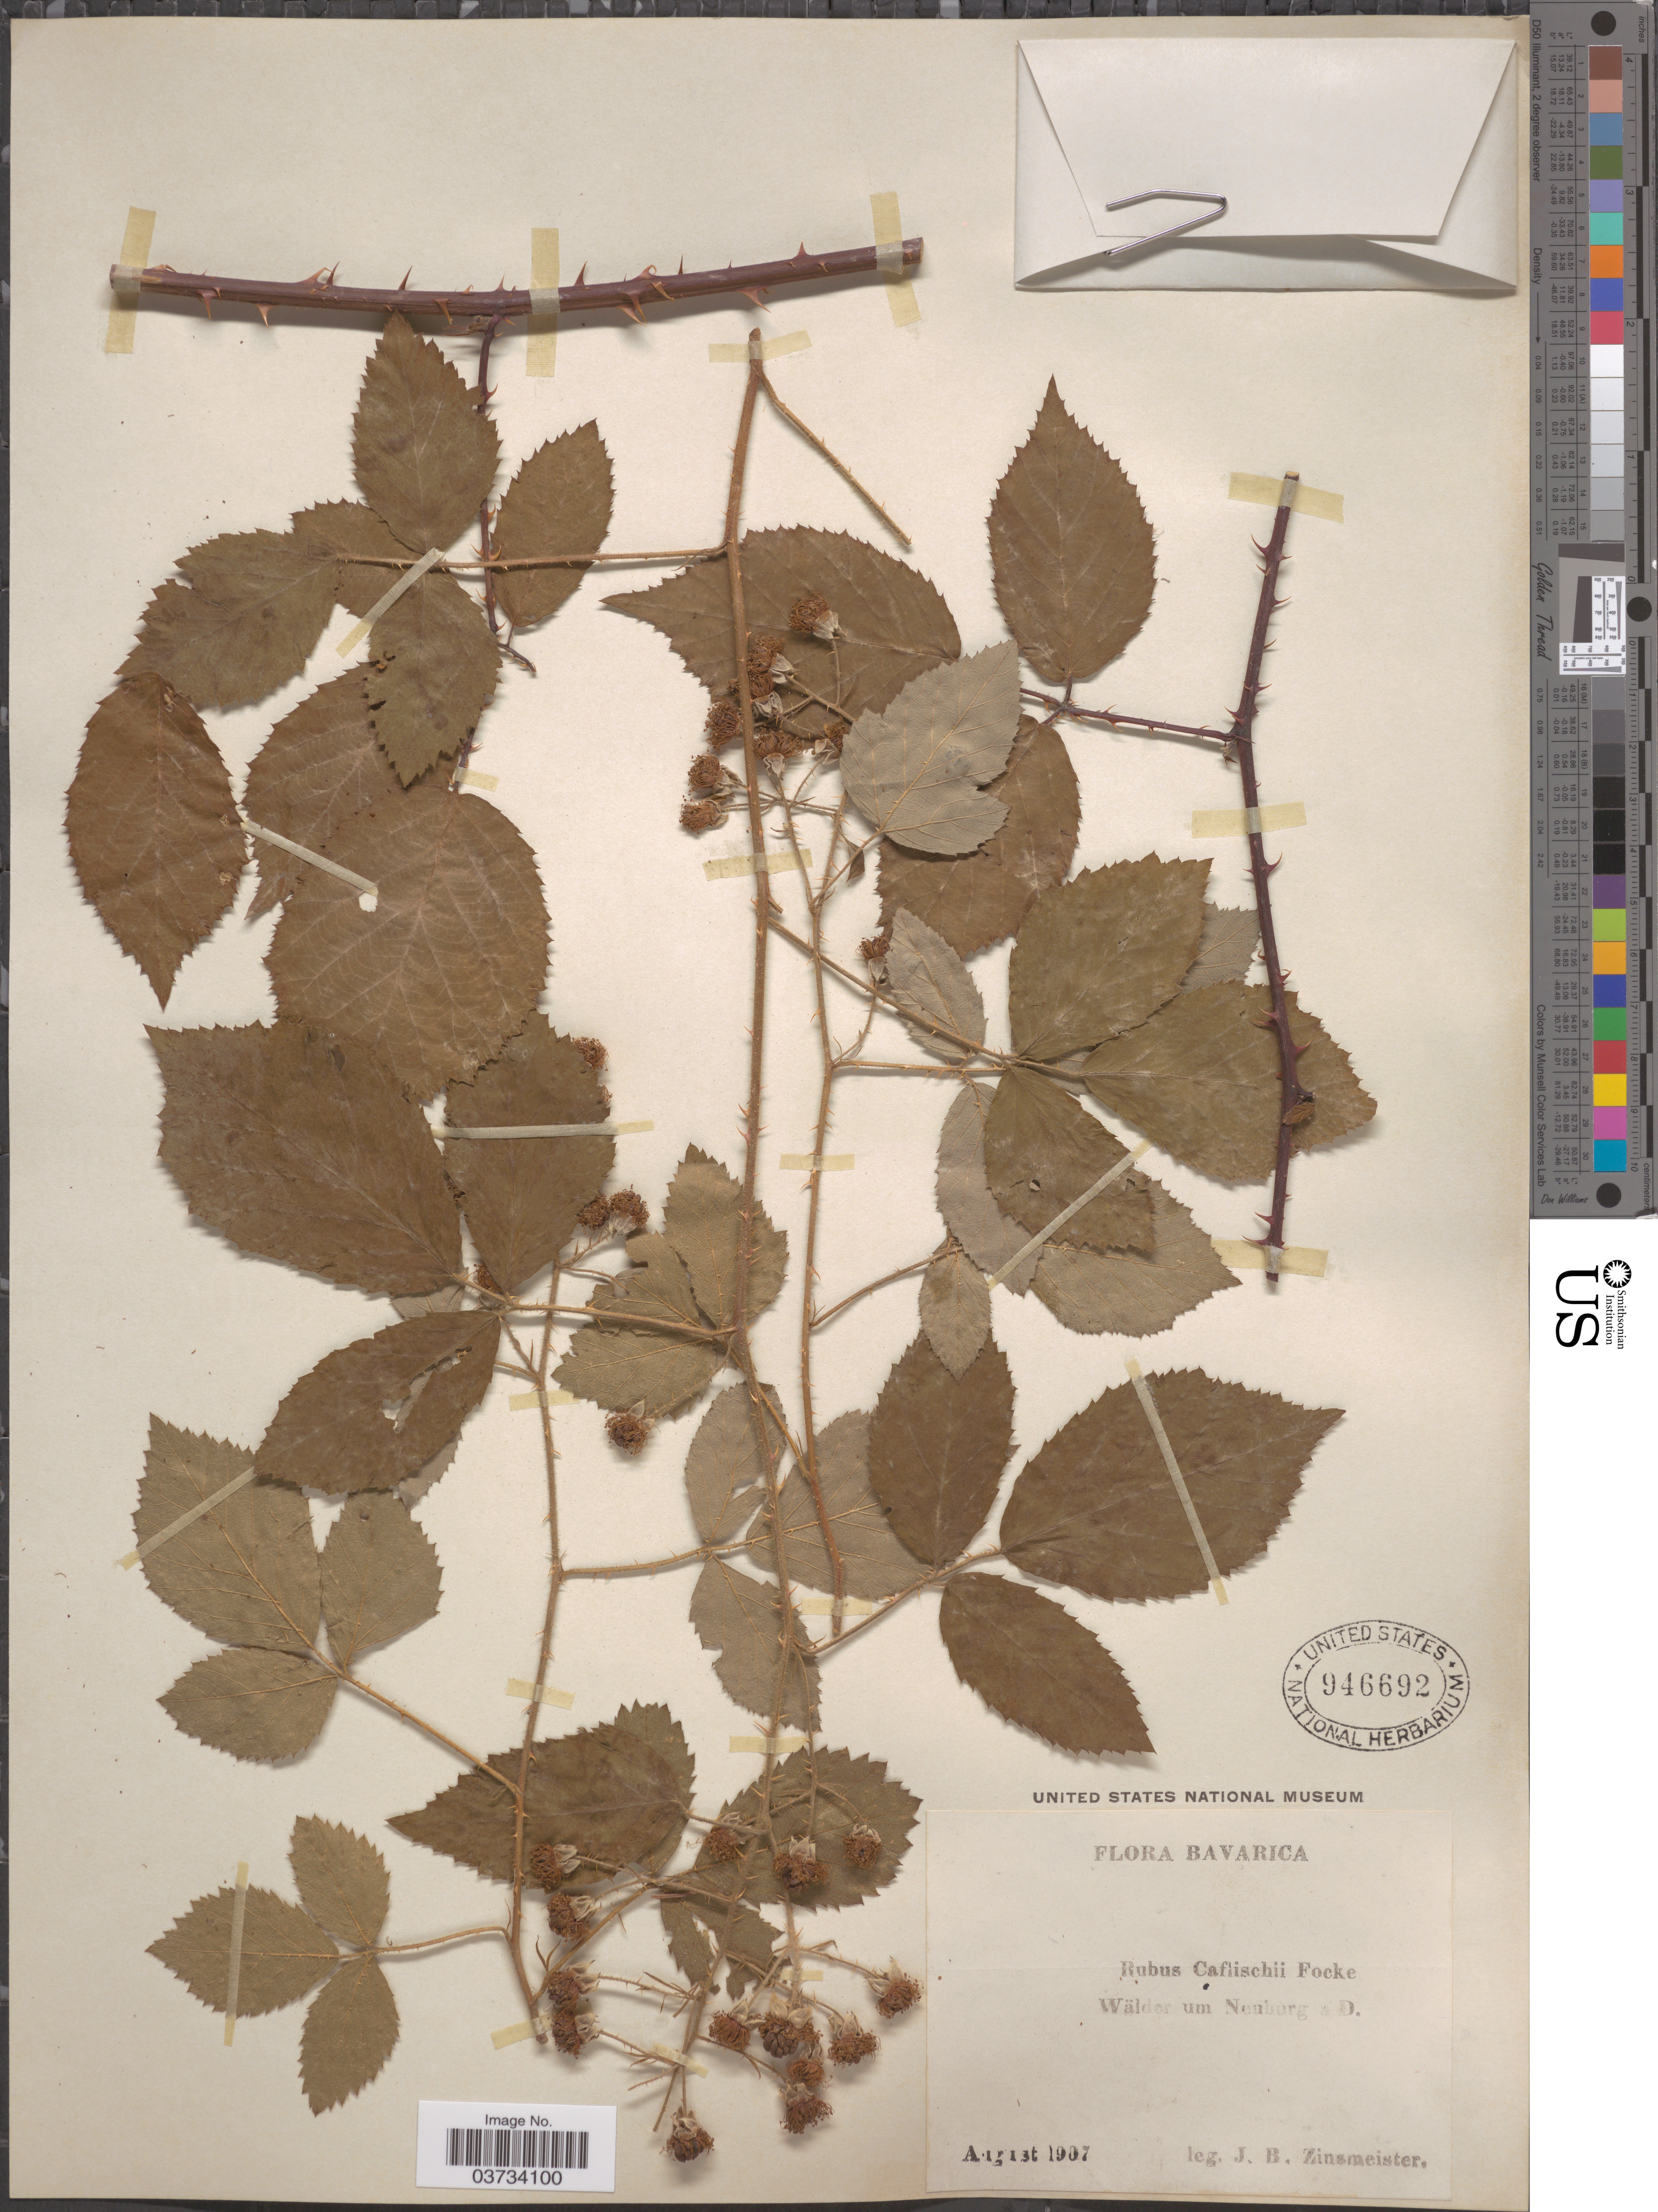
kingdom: Plantae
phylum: Tracheophyta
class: Magnoliopsida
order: Rosales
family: Rosaceae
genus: Rubus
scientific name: Rubus caflischii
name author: Focke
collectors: J. Zinsmeister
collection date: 1907-08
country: Germany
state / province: Bayern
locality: Bavarica. Wälder um Neuburg a D.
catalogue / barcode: US 946692